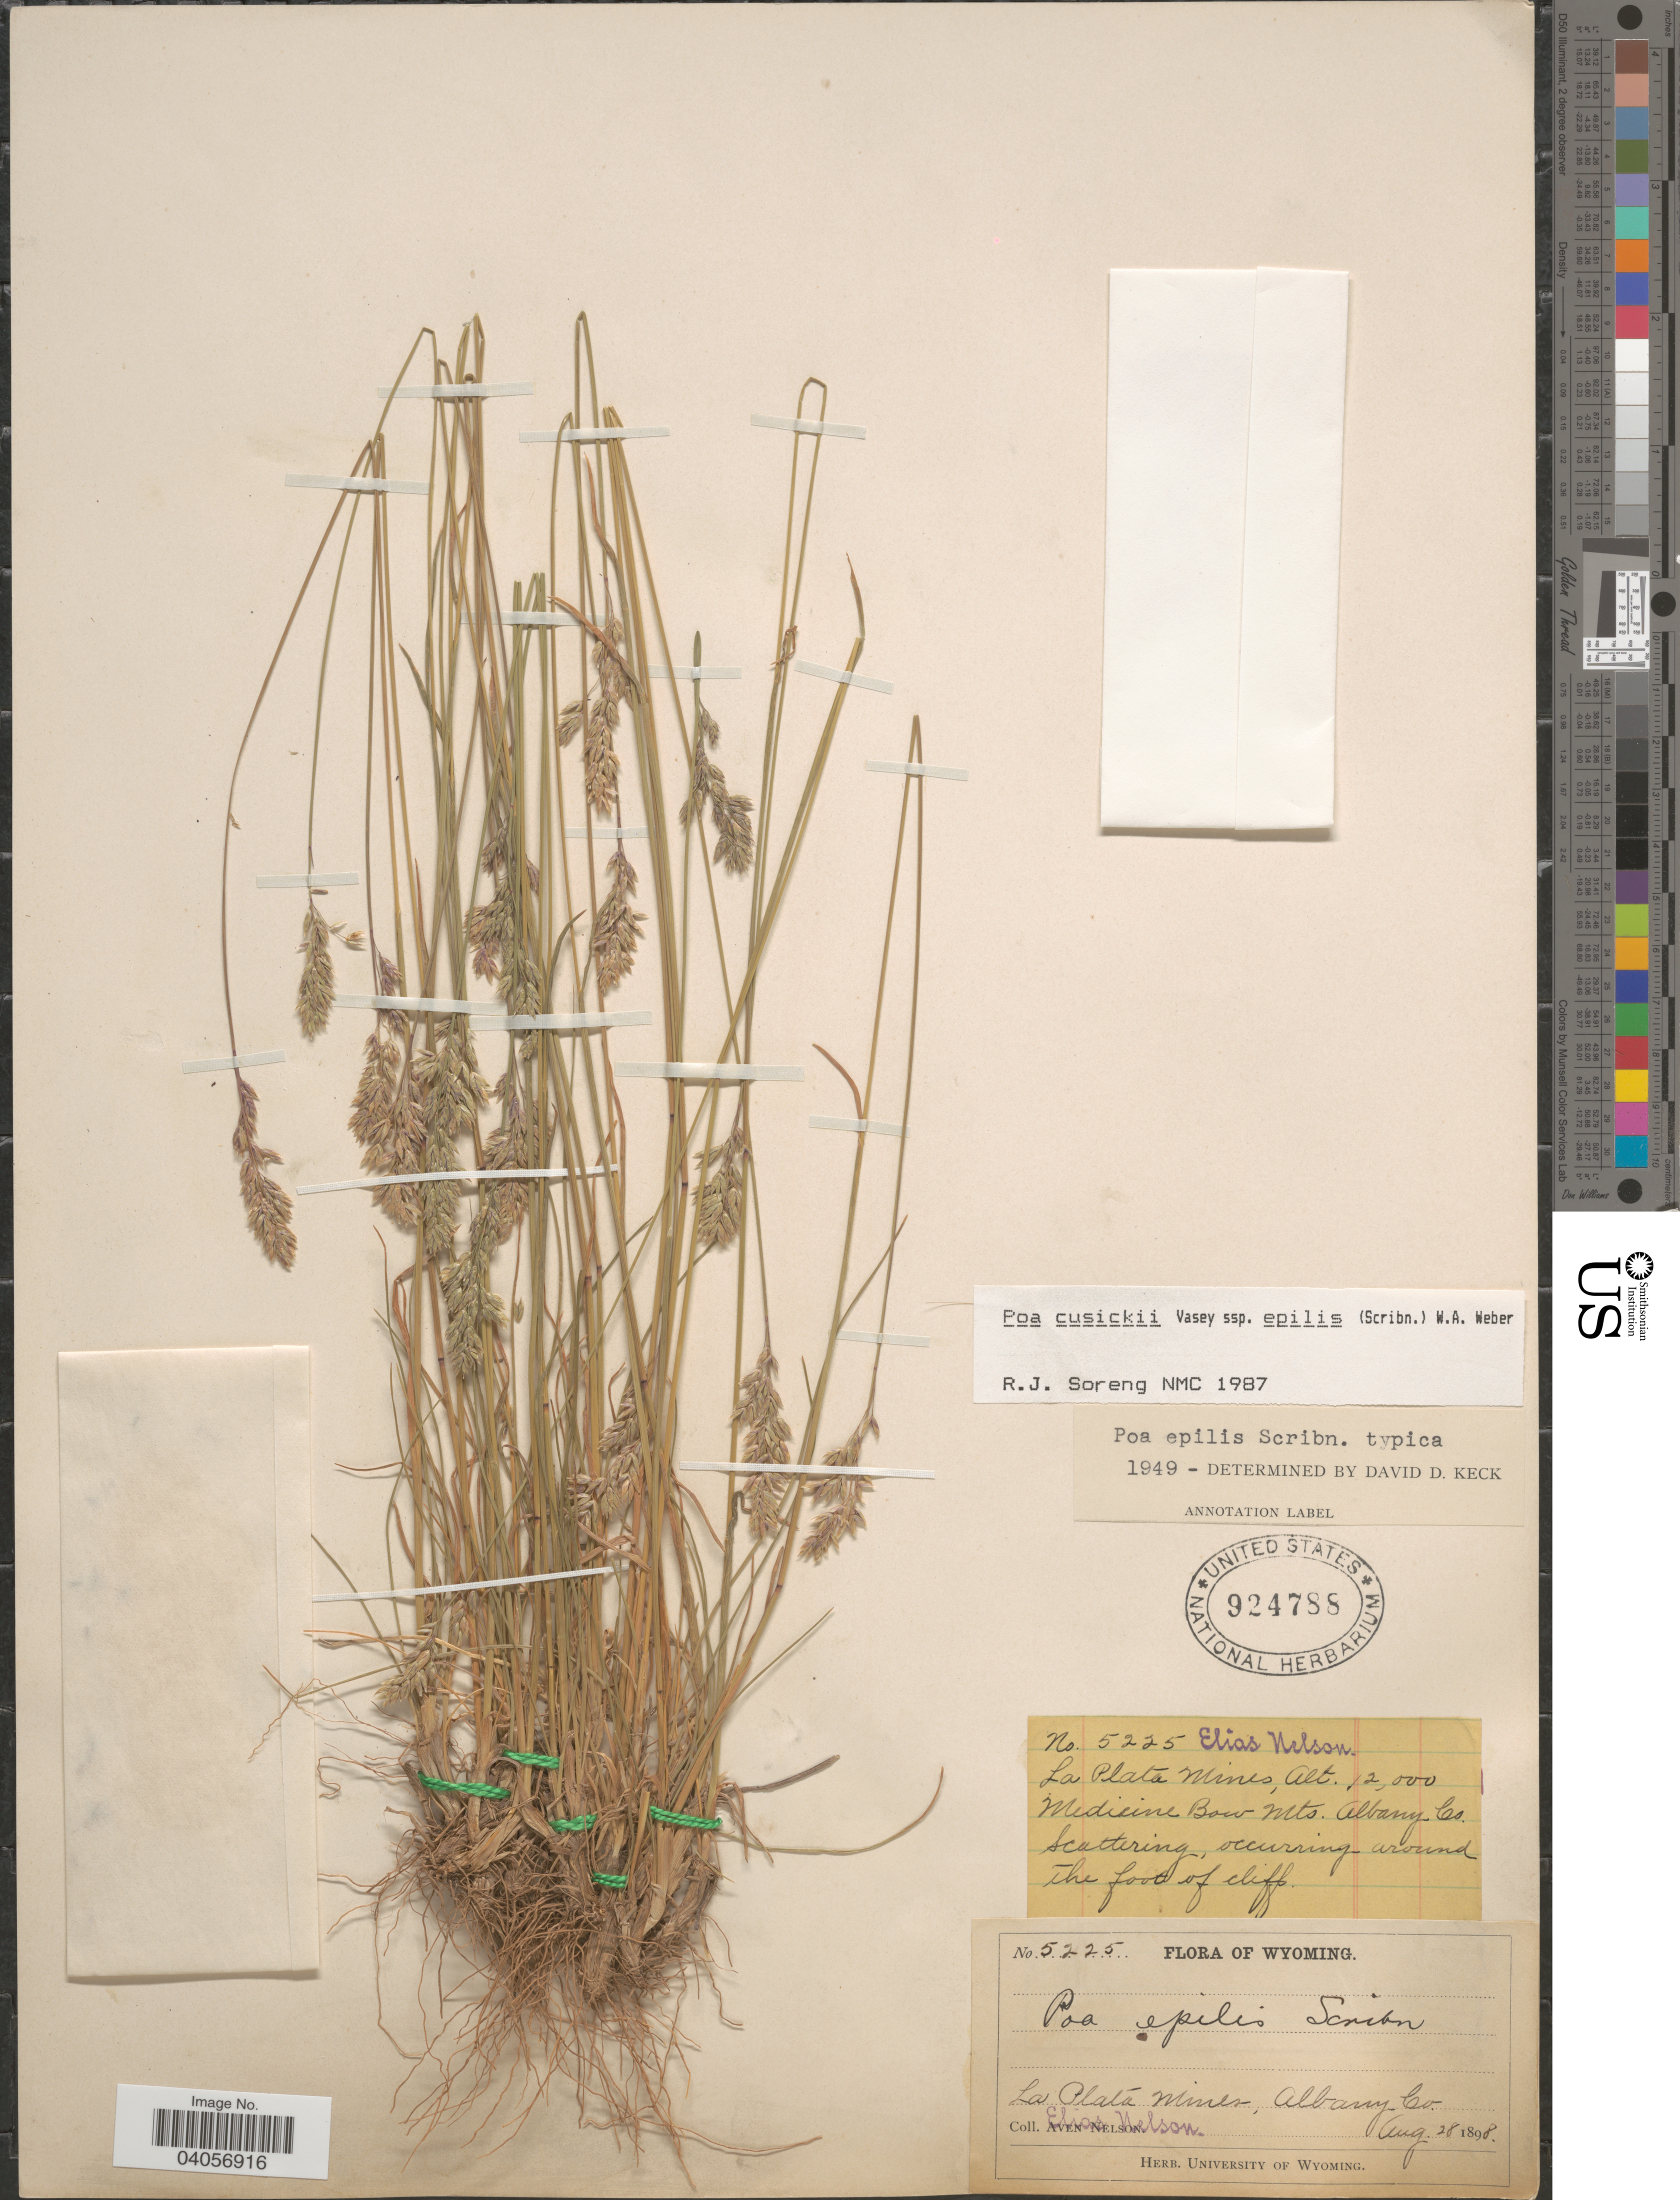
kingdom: Plantae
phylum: Tracheophyta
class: Liliopsida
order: Poales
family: Poaceae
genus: Poa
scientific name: Poa cusickii subsp. epilis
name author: (Scribn.) W.A. Weber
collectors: E. Nelson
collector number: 5225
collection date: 1898-08-28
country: United States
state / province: Wyoming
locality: La Plata Mines. Medicine Bow Mts. Albany Co.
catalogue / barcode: US 924788